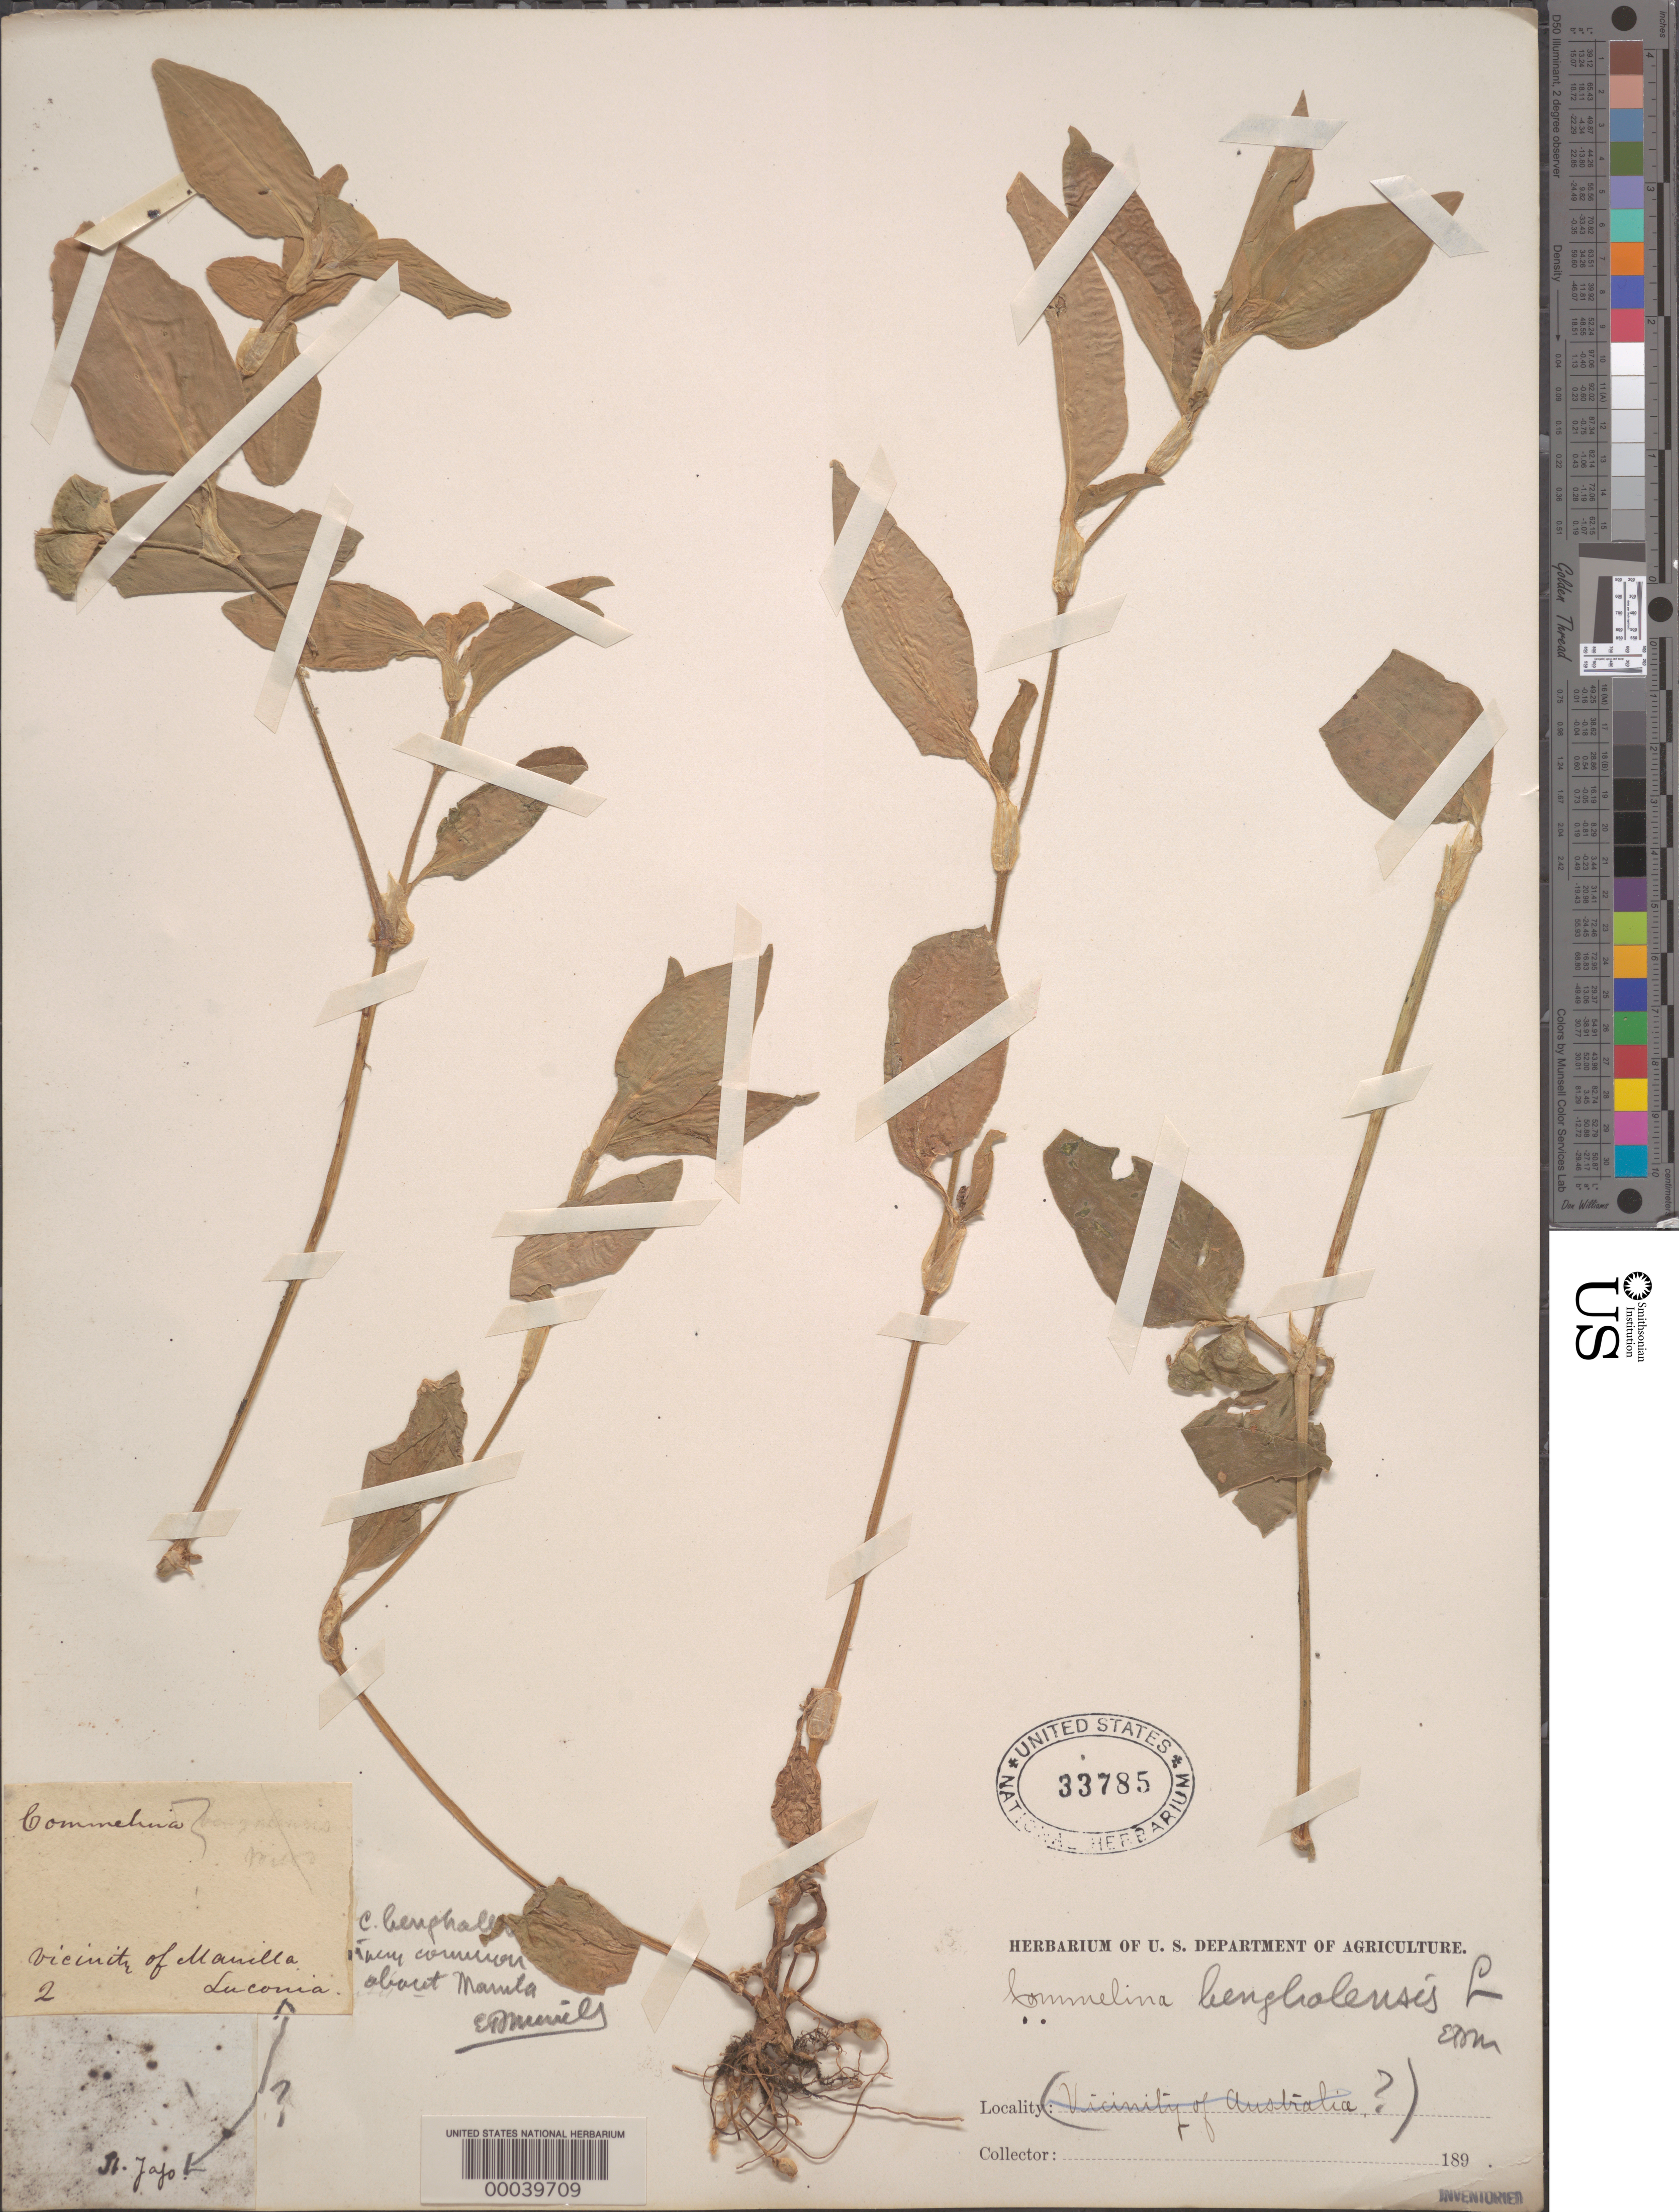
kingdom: Plantae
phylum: Tracheophyta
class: Liliopsida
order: Commelinales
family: Commelinaceae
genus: Commelina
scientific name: Commelina benghalensis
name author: L.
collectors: E. D. Merrill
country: Philippines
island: Luzon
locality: Manilla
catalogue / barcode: US 33785